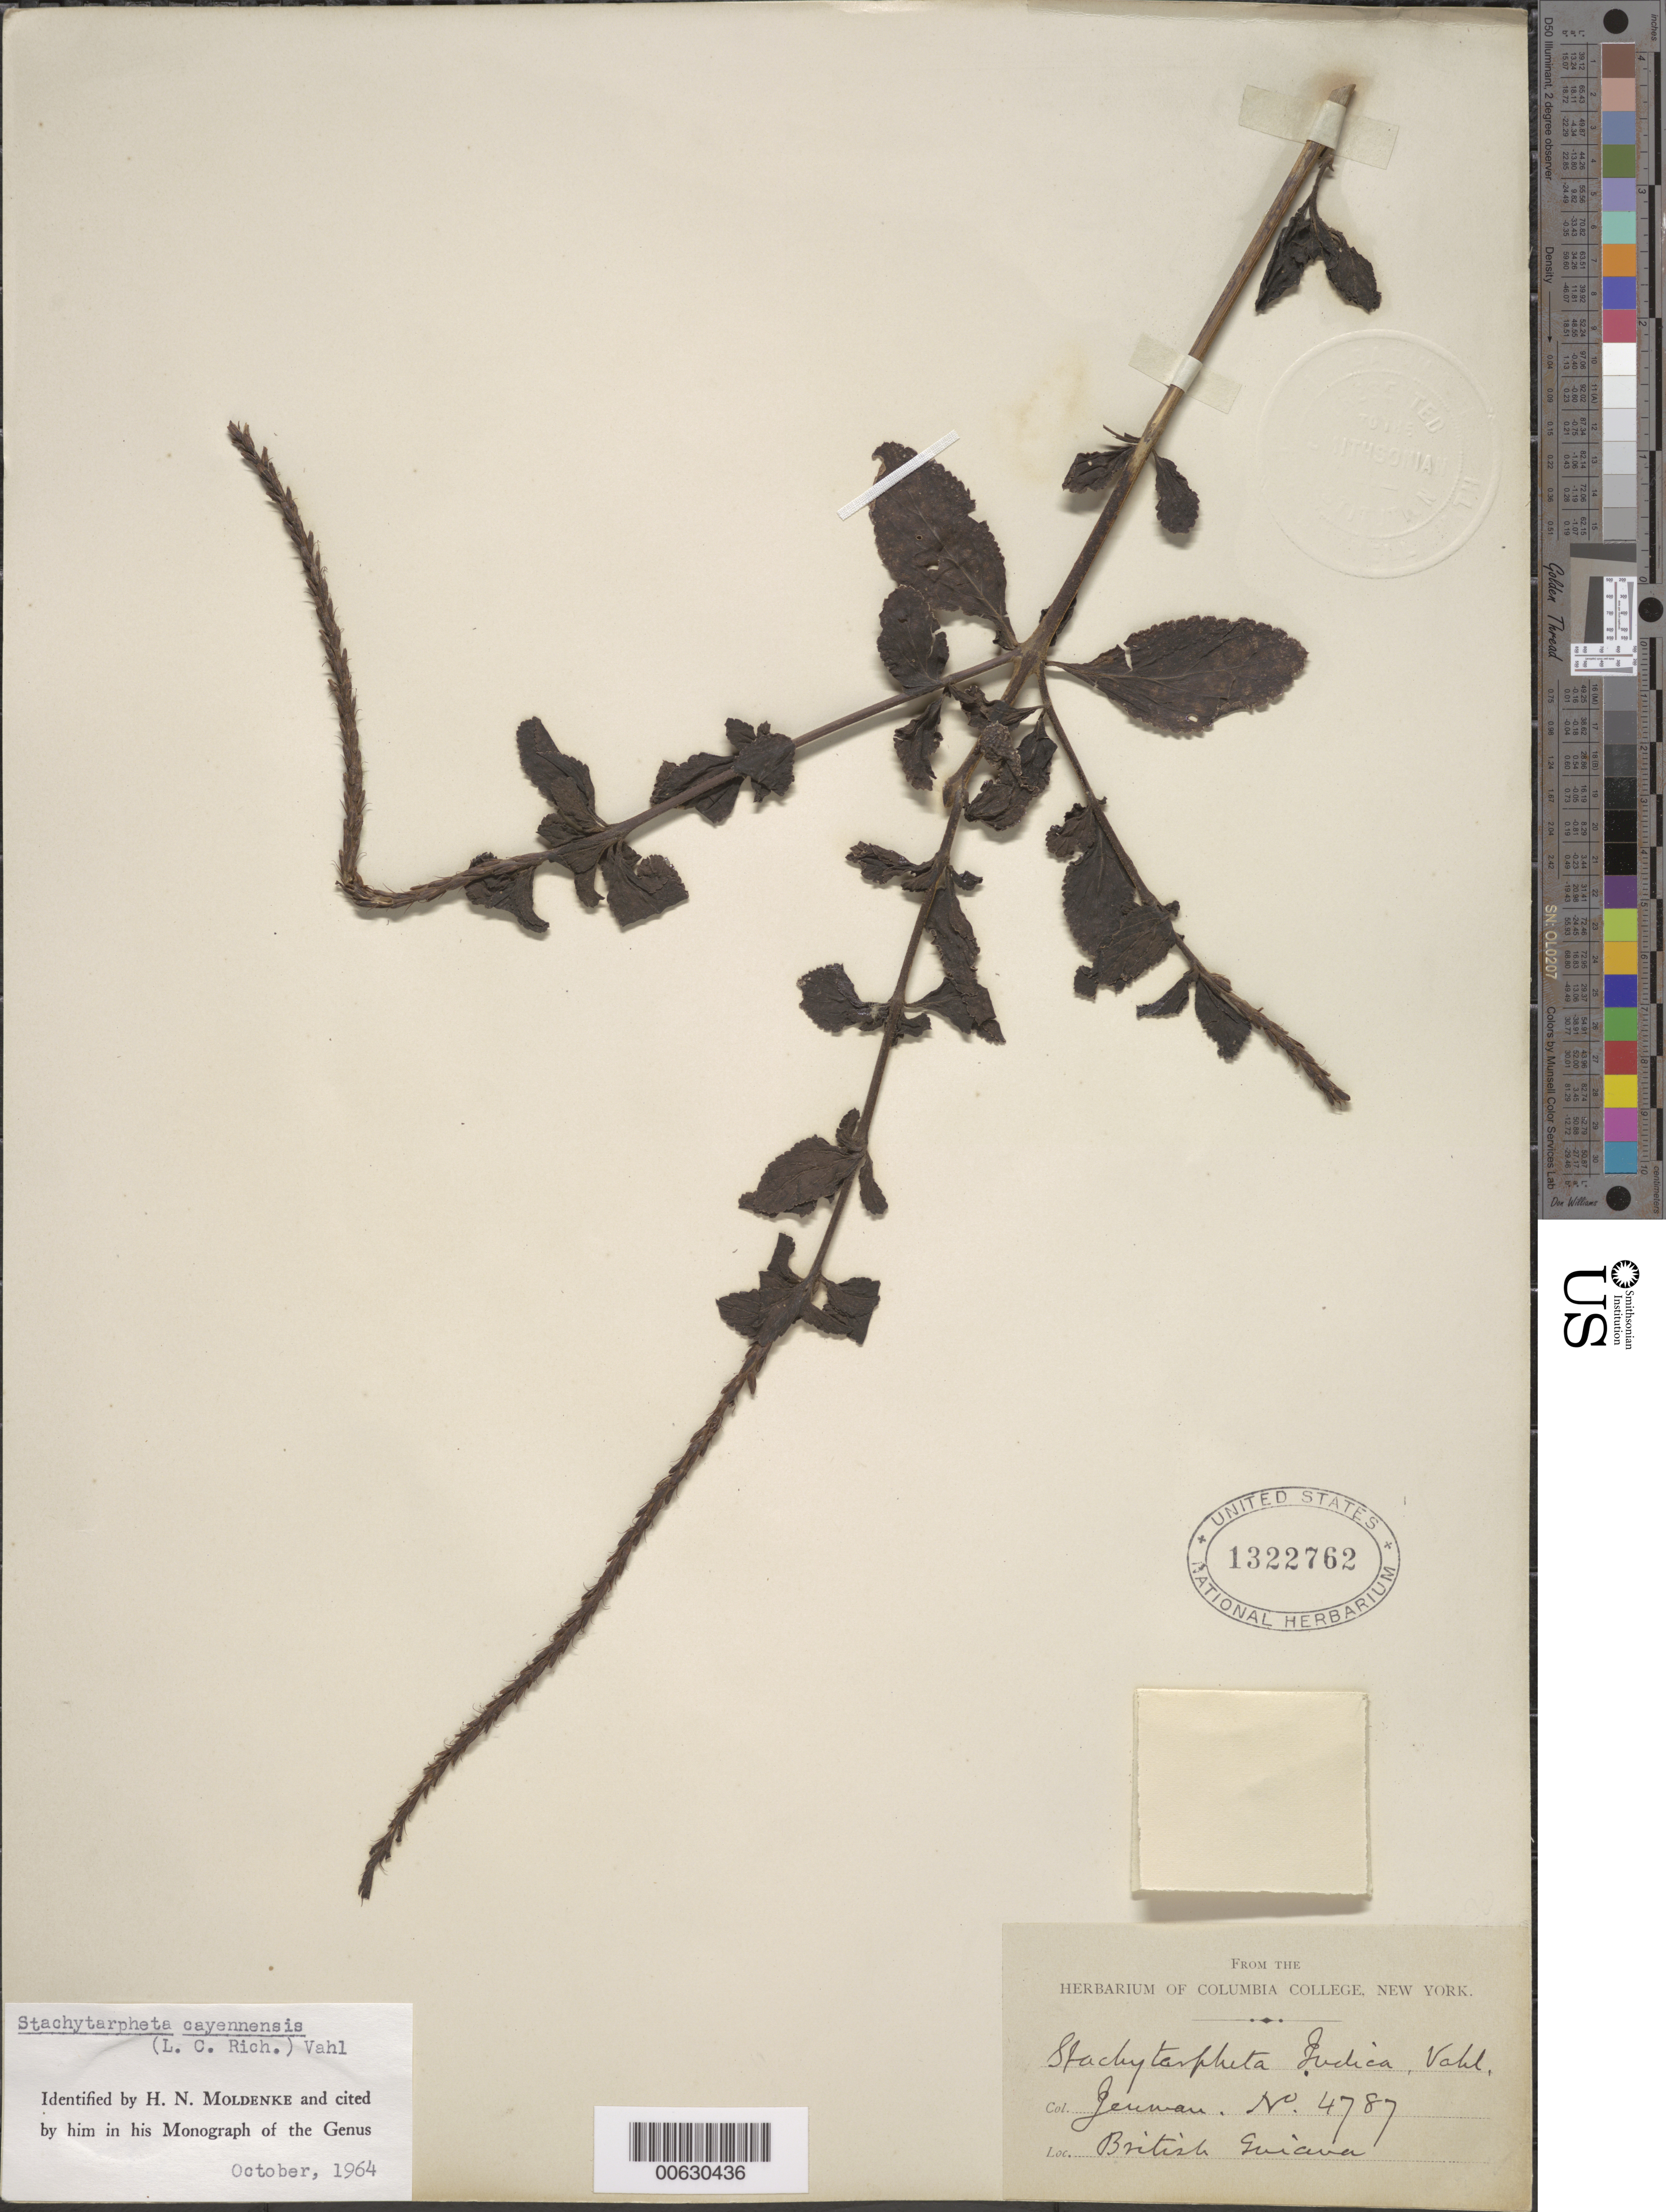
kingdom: Plantae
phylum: Tracheophyta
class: Magnoliopsida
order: Lamiales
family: Verbenaceae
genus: Stachytarpheta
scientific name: Stachytarpheta cayennensis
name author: (Rich.) Vahl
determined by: Moldenke, H. N.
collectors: G. S. Jenman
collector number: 4787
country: Guyana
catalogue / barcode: US 1322762